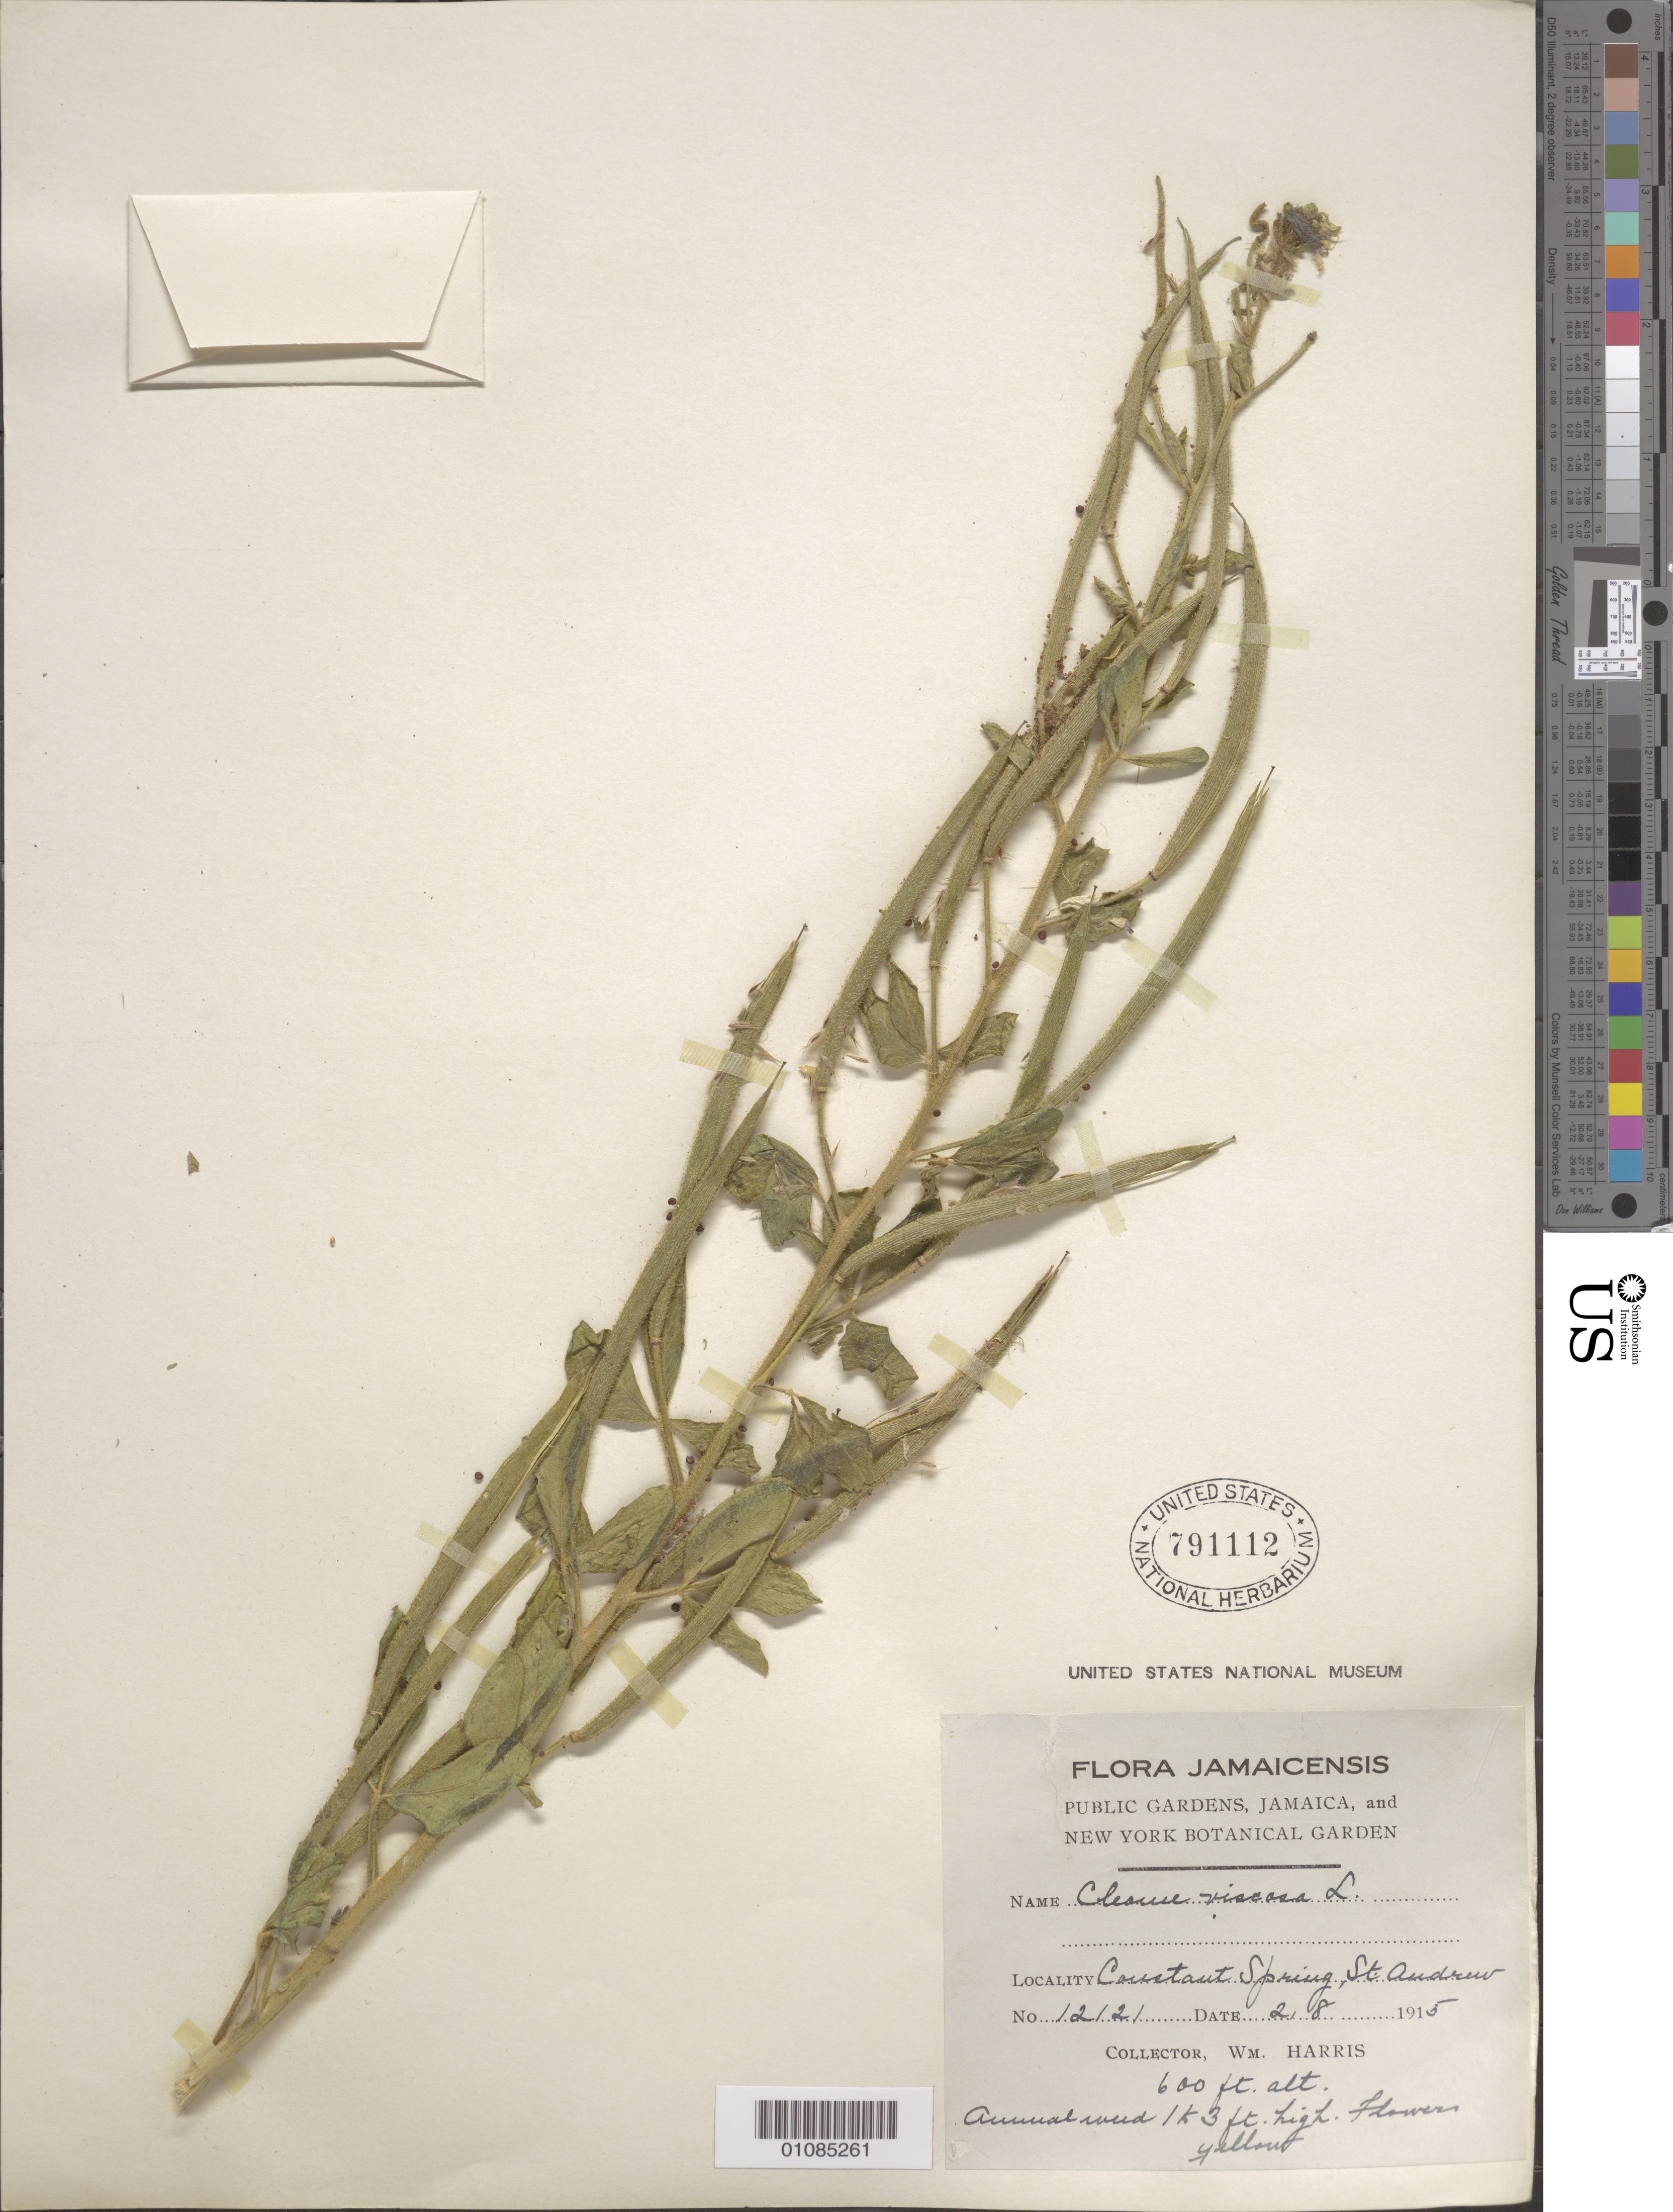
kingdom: Plantae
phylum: Tracheophyta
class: Magnoliopsida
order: Brassicales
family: Cleomaceae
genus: Arivela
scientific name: Arivela viscosa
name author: (L.) Raf.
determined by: Strong, M. T., (US), Smithsonian Institution - National Museum of Natural History (UNITED STATES)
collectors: W. Harris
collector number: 12121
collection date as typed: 02 Aug 1915 or 08 Feb 1915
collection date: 1915-02-08 or 1915-08-02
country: Jamaica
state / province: Saint Andrew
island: Jamaica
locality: Constant (?) Spring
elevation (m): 183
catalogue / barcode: US 791112